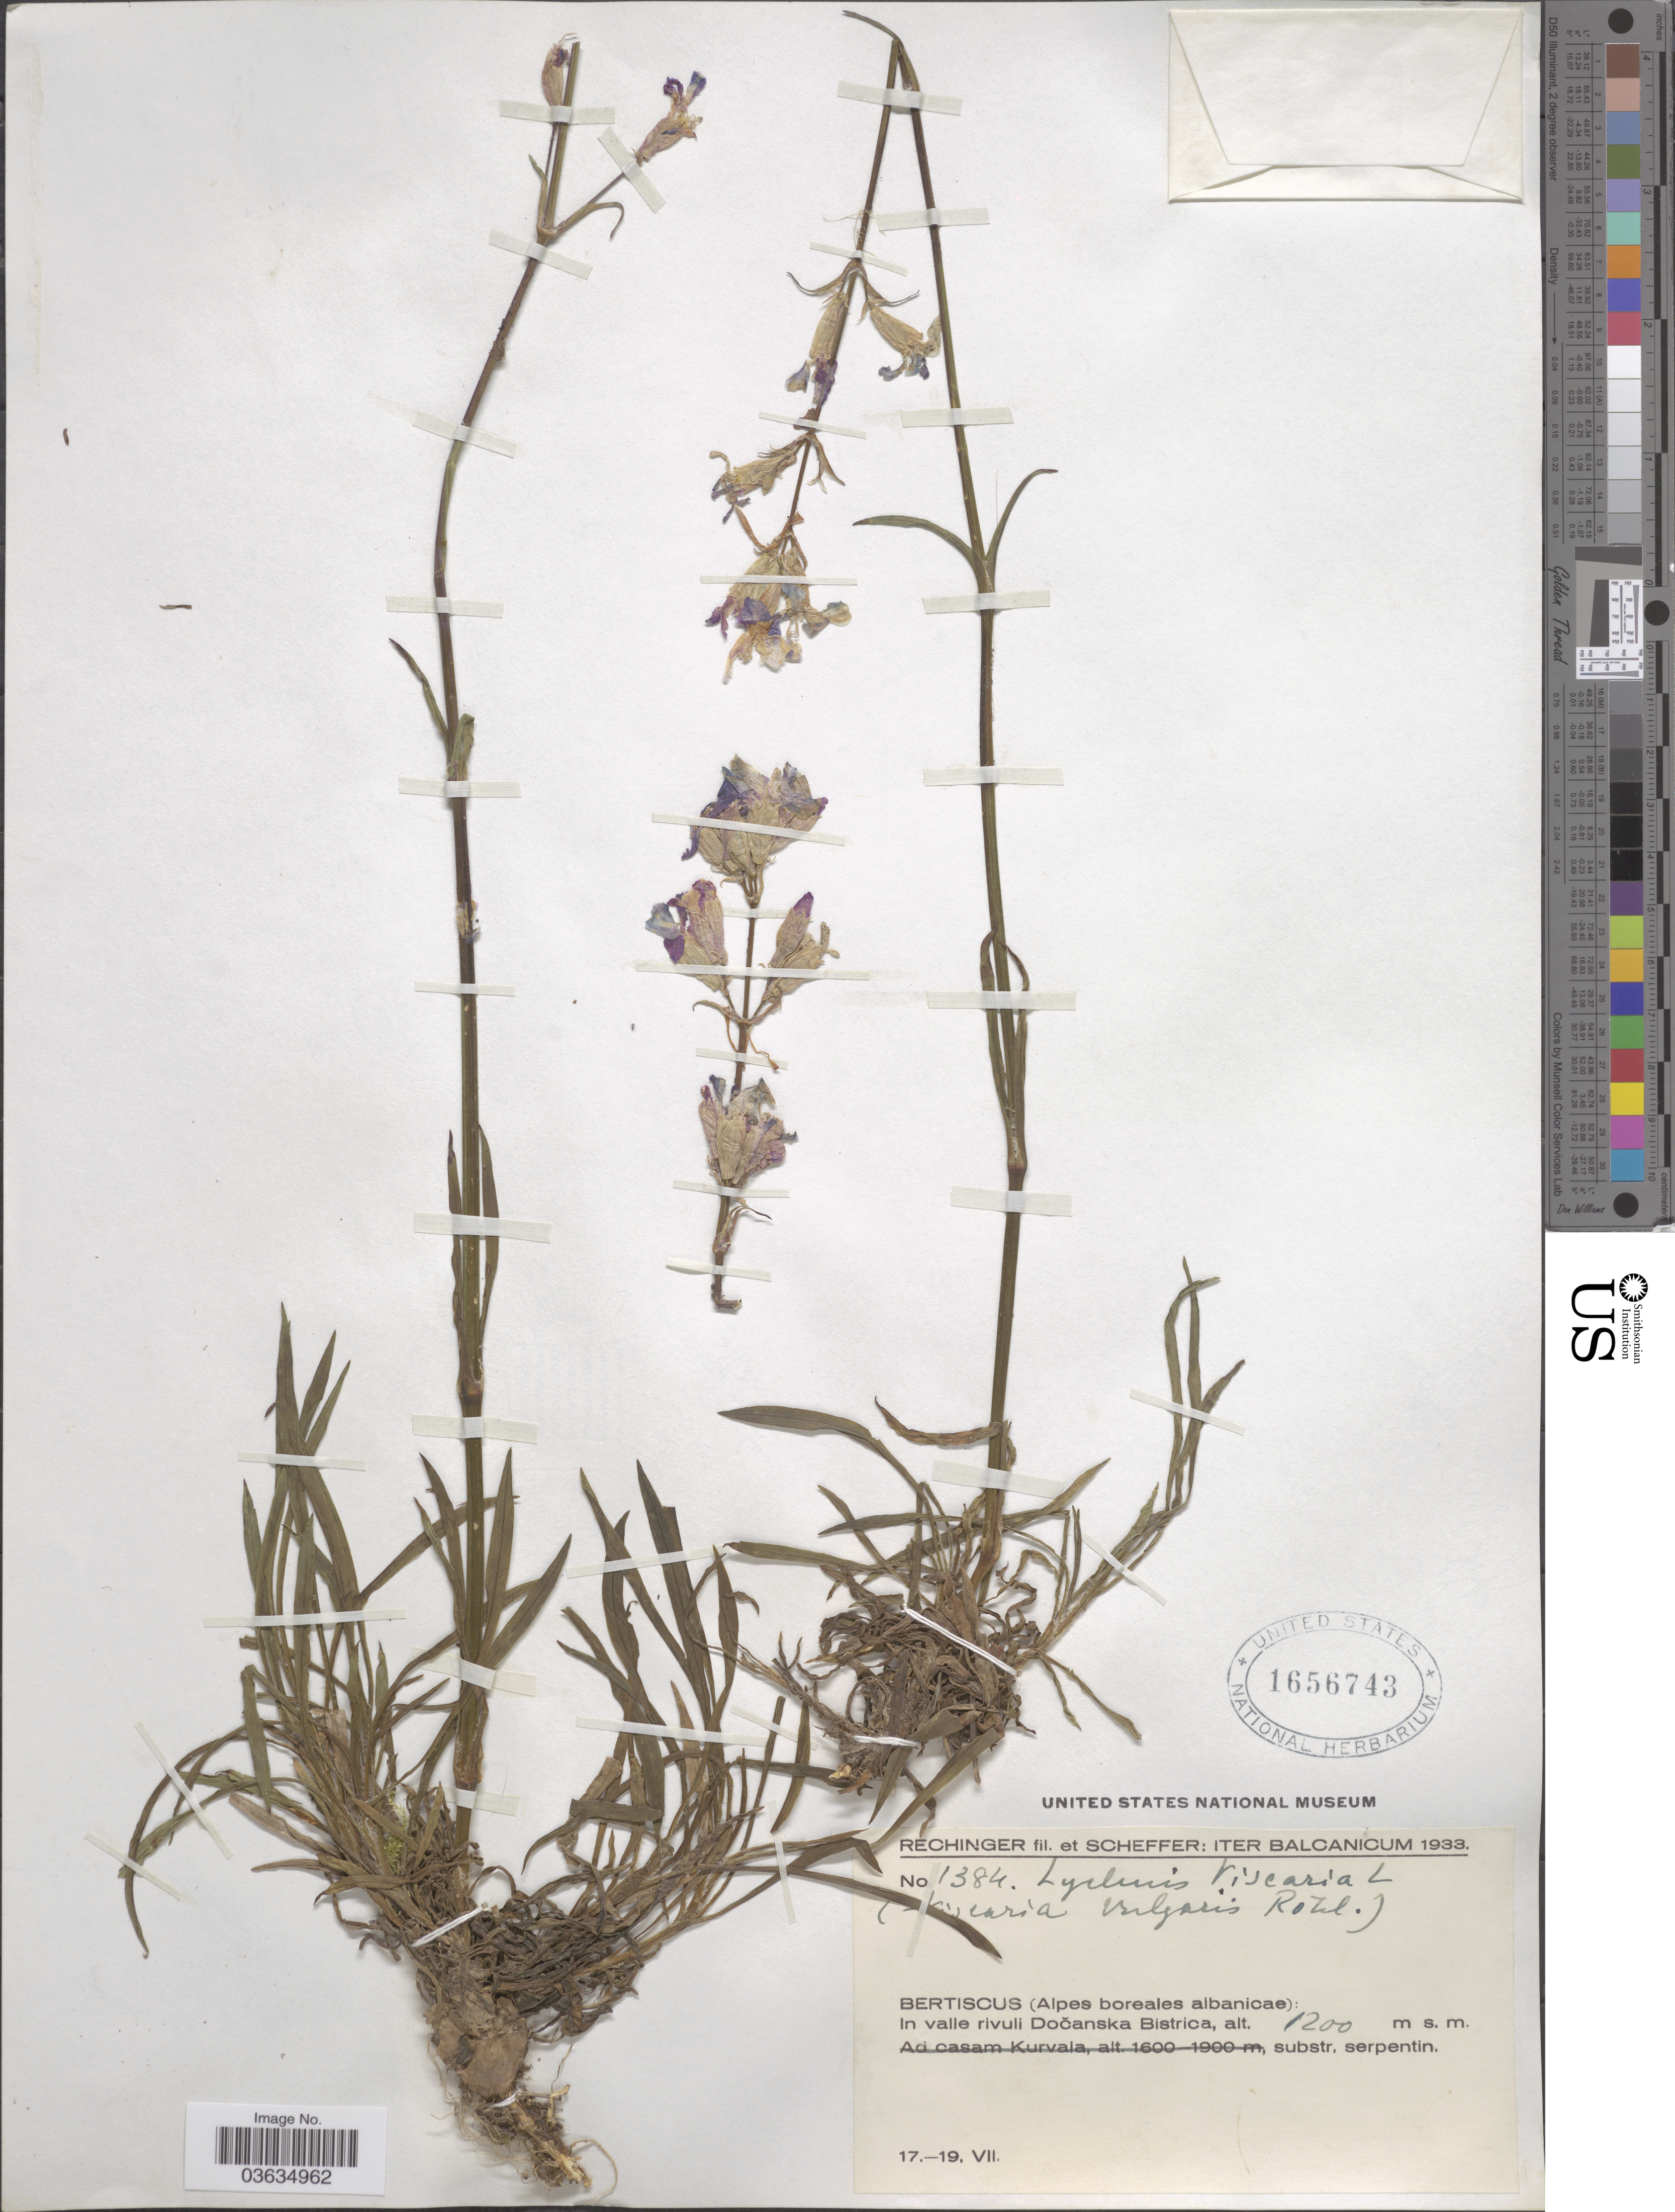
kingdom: Plantae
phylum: Tracheophyta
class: Magnoliopsida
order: Caryophyllales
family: Caryophyllaceae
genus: Viscaria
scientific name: Viscaria vulgaris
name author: Bernh.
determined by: Strong, Mark T., (BOT), Smithsonian Institution - National Museum of Natural History (UNITED STATES)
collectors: -- Rechinger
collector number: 1384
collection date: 1933-07-17/1933-07-19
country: Albania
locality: Iter Balcanicum. Bertiscus (Alpes boreales albanicæ): In valle rivuli Docanska Bistrica.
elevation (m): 1200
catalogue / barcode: US 1656743